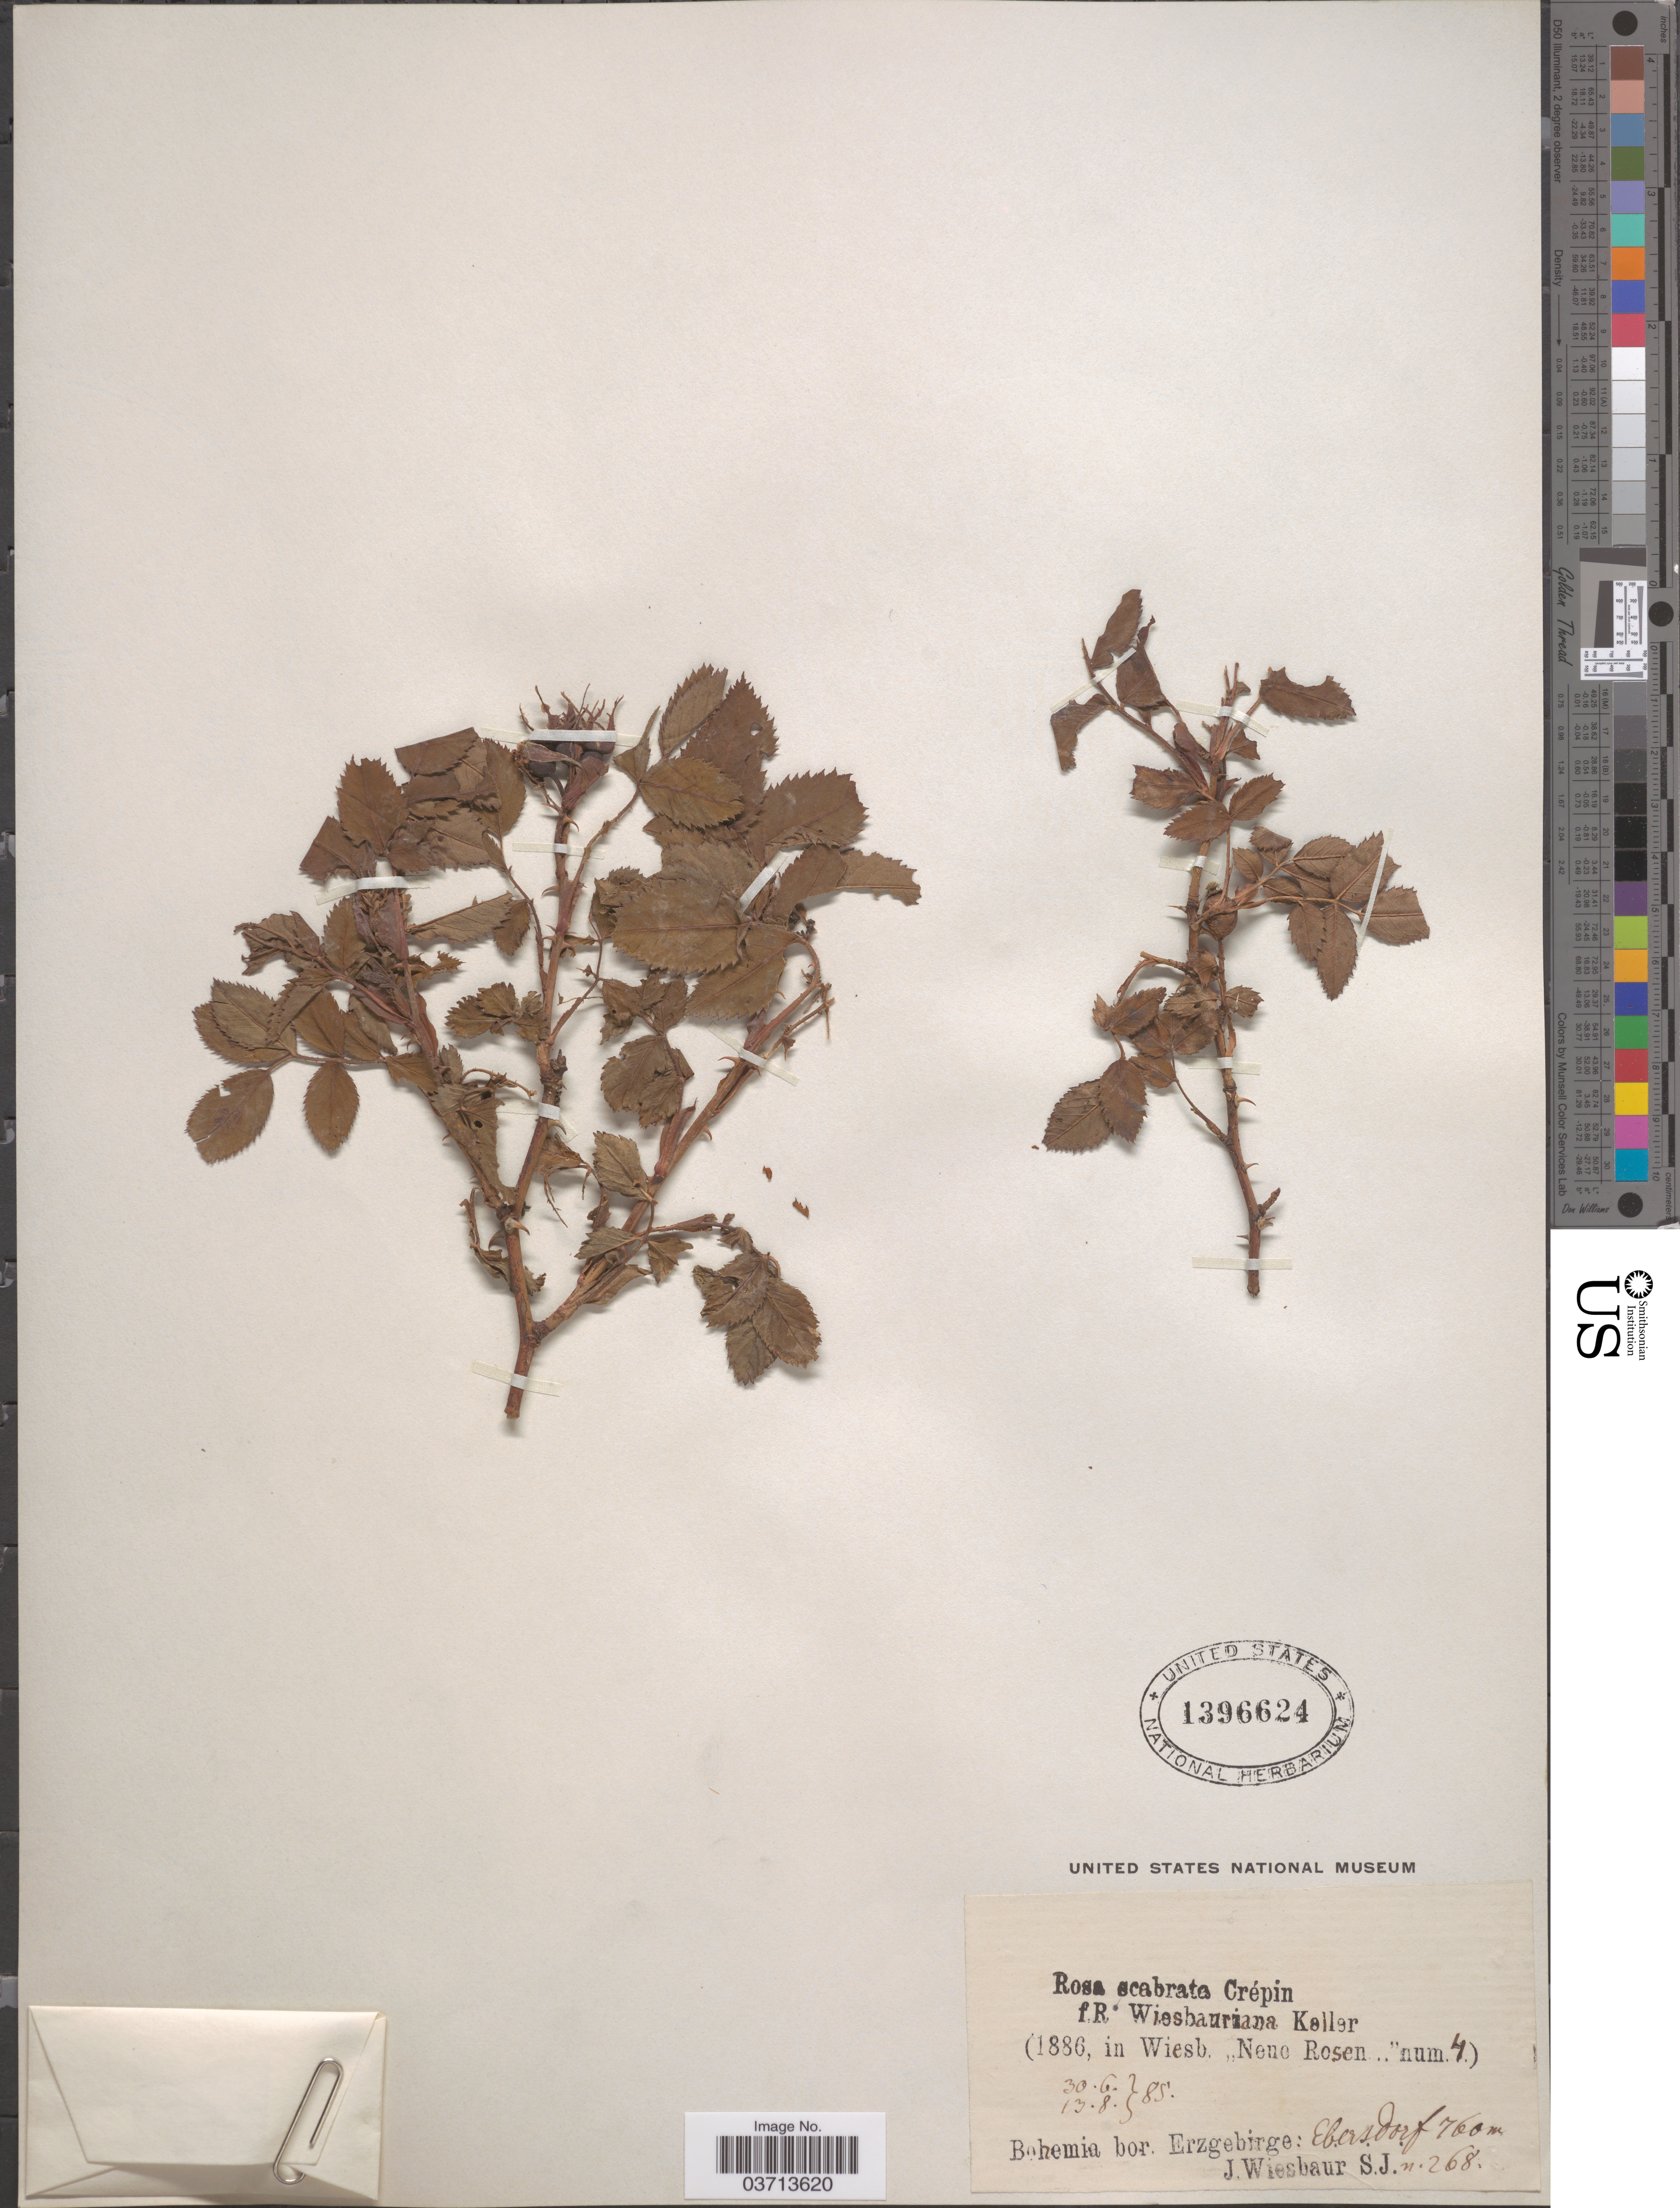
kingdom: Plantae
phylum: Tracheophyta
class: Magnoliopsida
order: Rosales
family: Rosaceae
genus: Rosa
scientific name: Rosa scabrata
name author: Crép.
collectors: J. Wiesbaur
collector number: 268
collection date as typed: Transcribed d/m/y: 30/6/85 to 13/8/85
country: Czechia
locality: Bohemia bor. Erzgebirge: Ebersdorf.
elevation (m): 760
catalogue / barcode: US 1396624